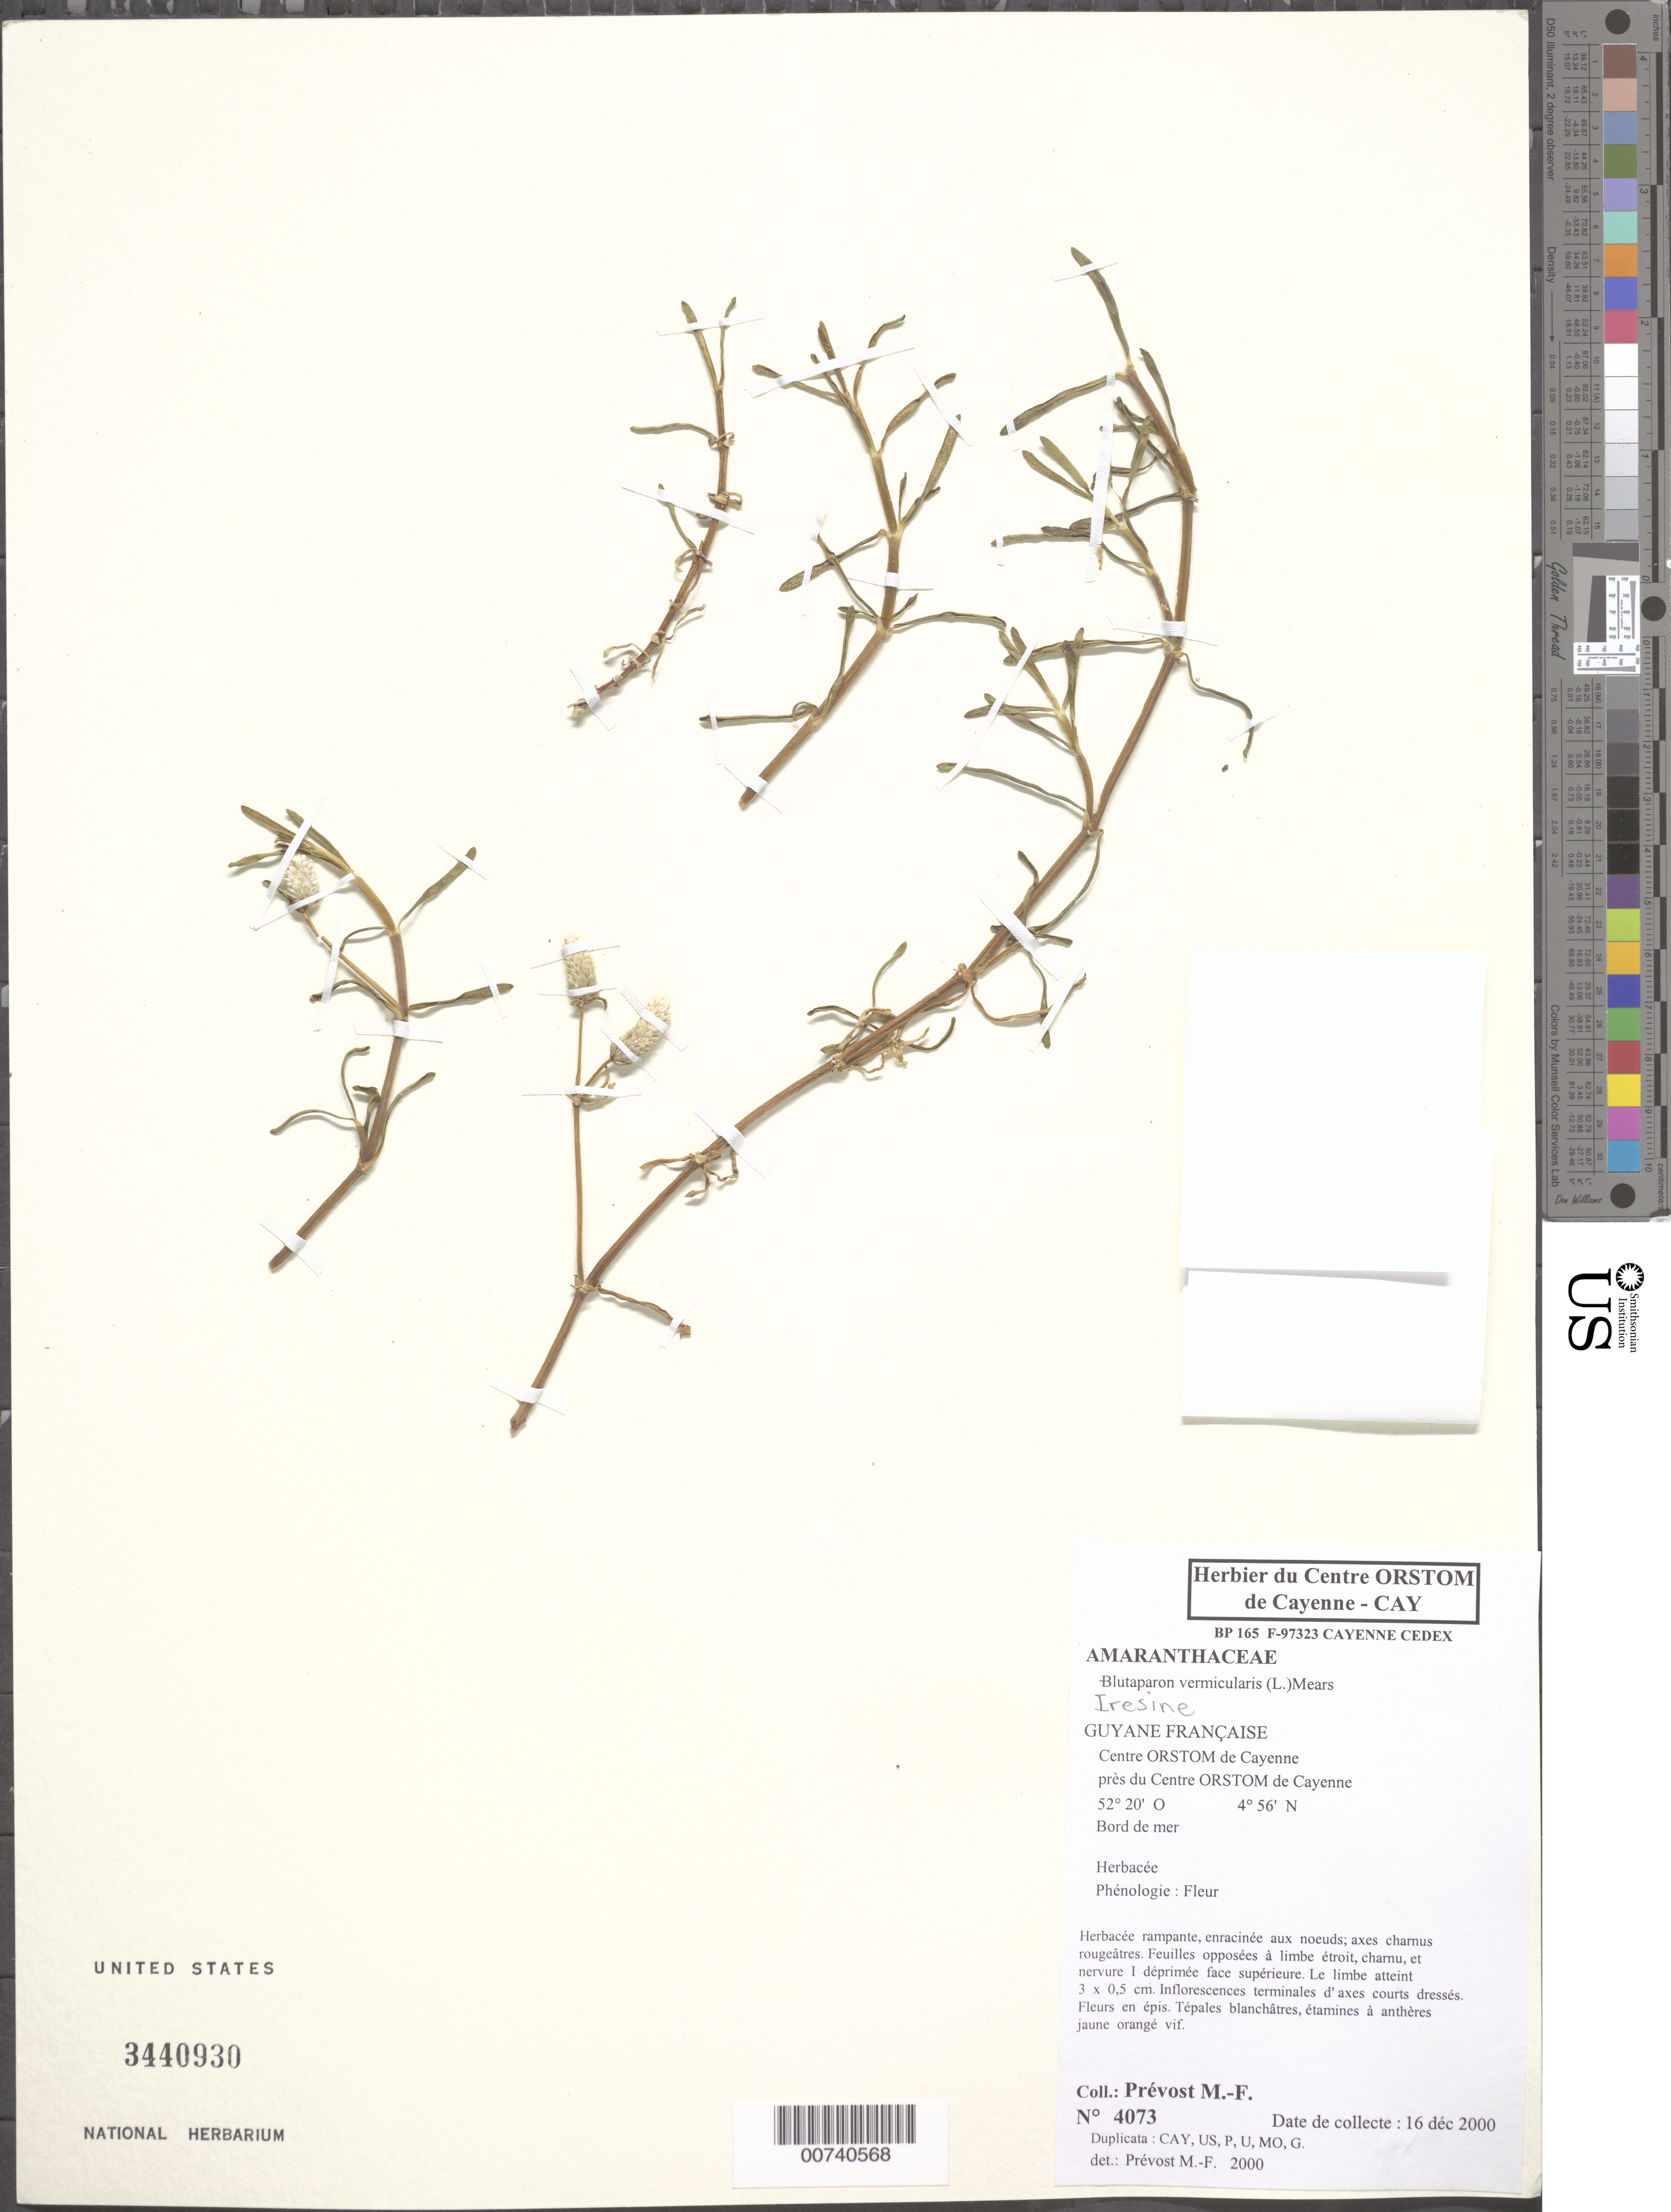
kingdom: Plantae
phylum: Tracheophyta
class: Magnoliopsida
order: Caryophyllales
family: Amaranthaceae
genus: Blutaparon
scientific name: Blutaparon vermiculare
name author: (L.) Mears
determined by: Prévost, M.-F.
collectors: M.-F. Prévost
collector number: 4073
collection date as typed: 16-Dec-00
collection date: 2000-12-16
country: French Guiana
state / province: Cayenne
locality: Centre ORSTOM de Cayenne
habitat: Along sea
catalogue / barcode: US 3440930